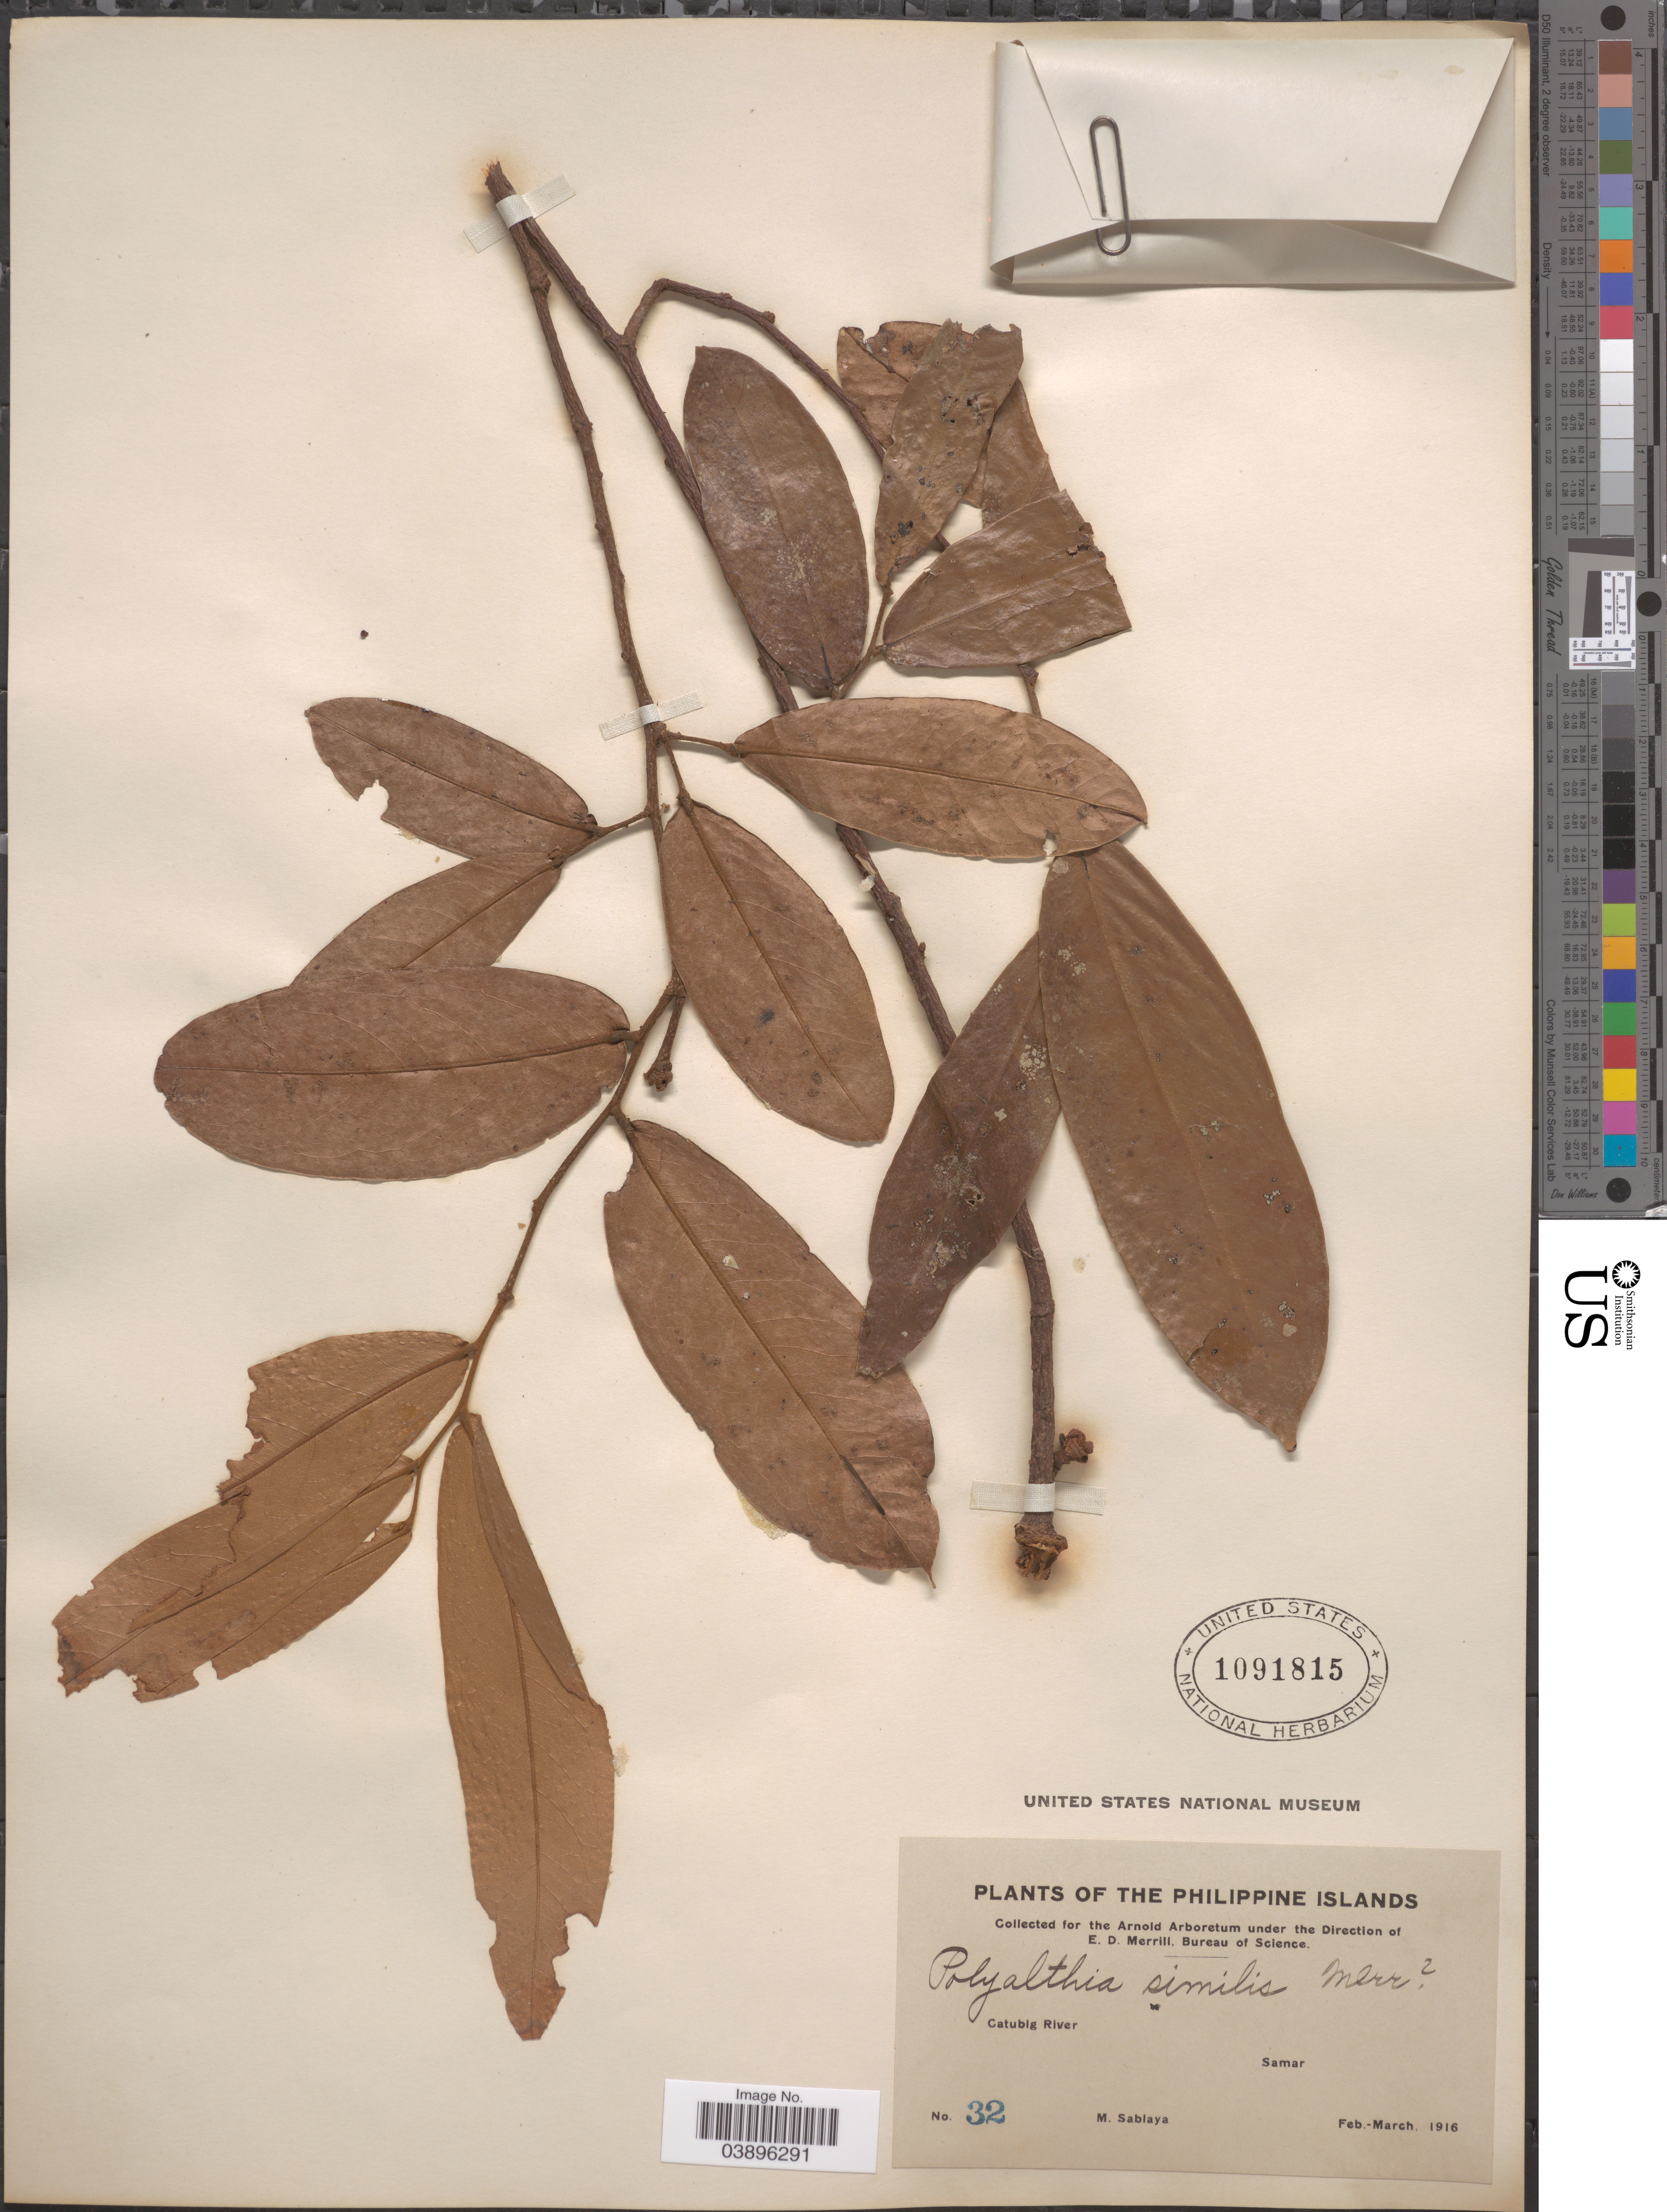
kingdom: Plantae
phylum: Tracheophyta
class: Magnoliopsida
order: Magnoliales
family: Annonaceae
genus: Polyalthia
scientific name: Polyalthia obliqua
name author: Hook. f. & Thomson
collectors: M. Sablaya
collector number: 32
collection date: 1916-02/1916-03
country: Philippines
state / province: Eastern Visayas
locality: Catubig River. Samar.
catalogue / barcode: US 1091815